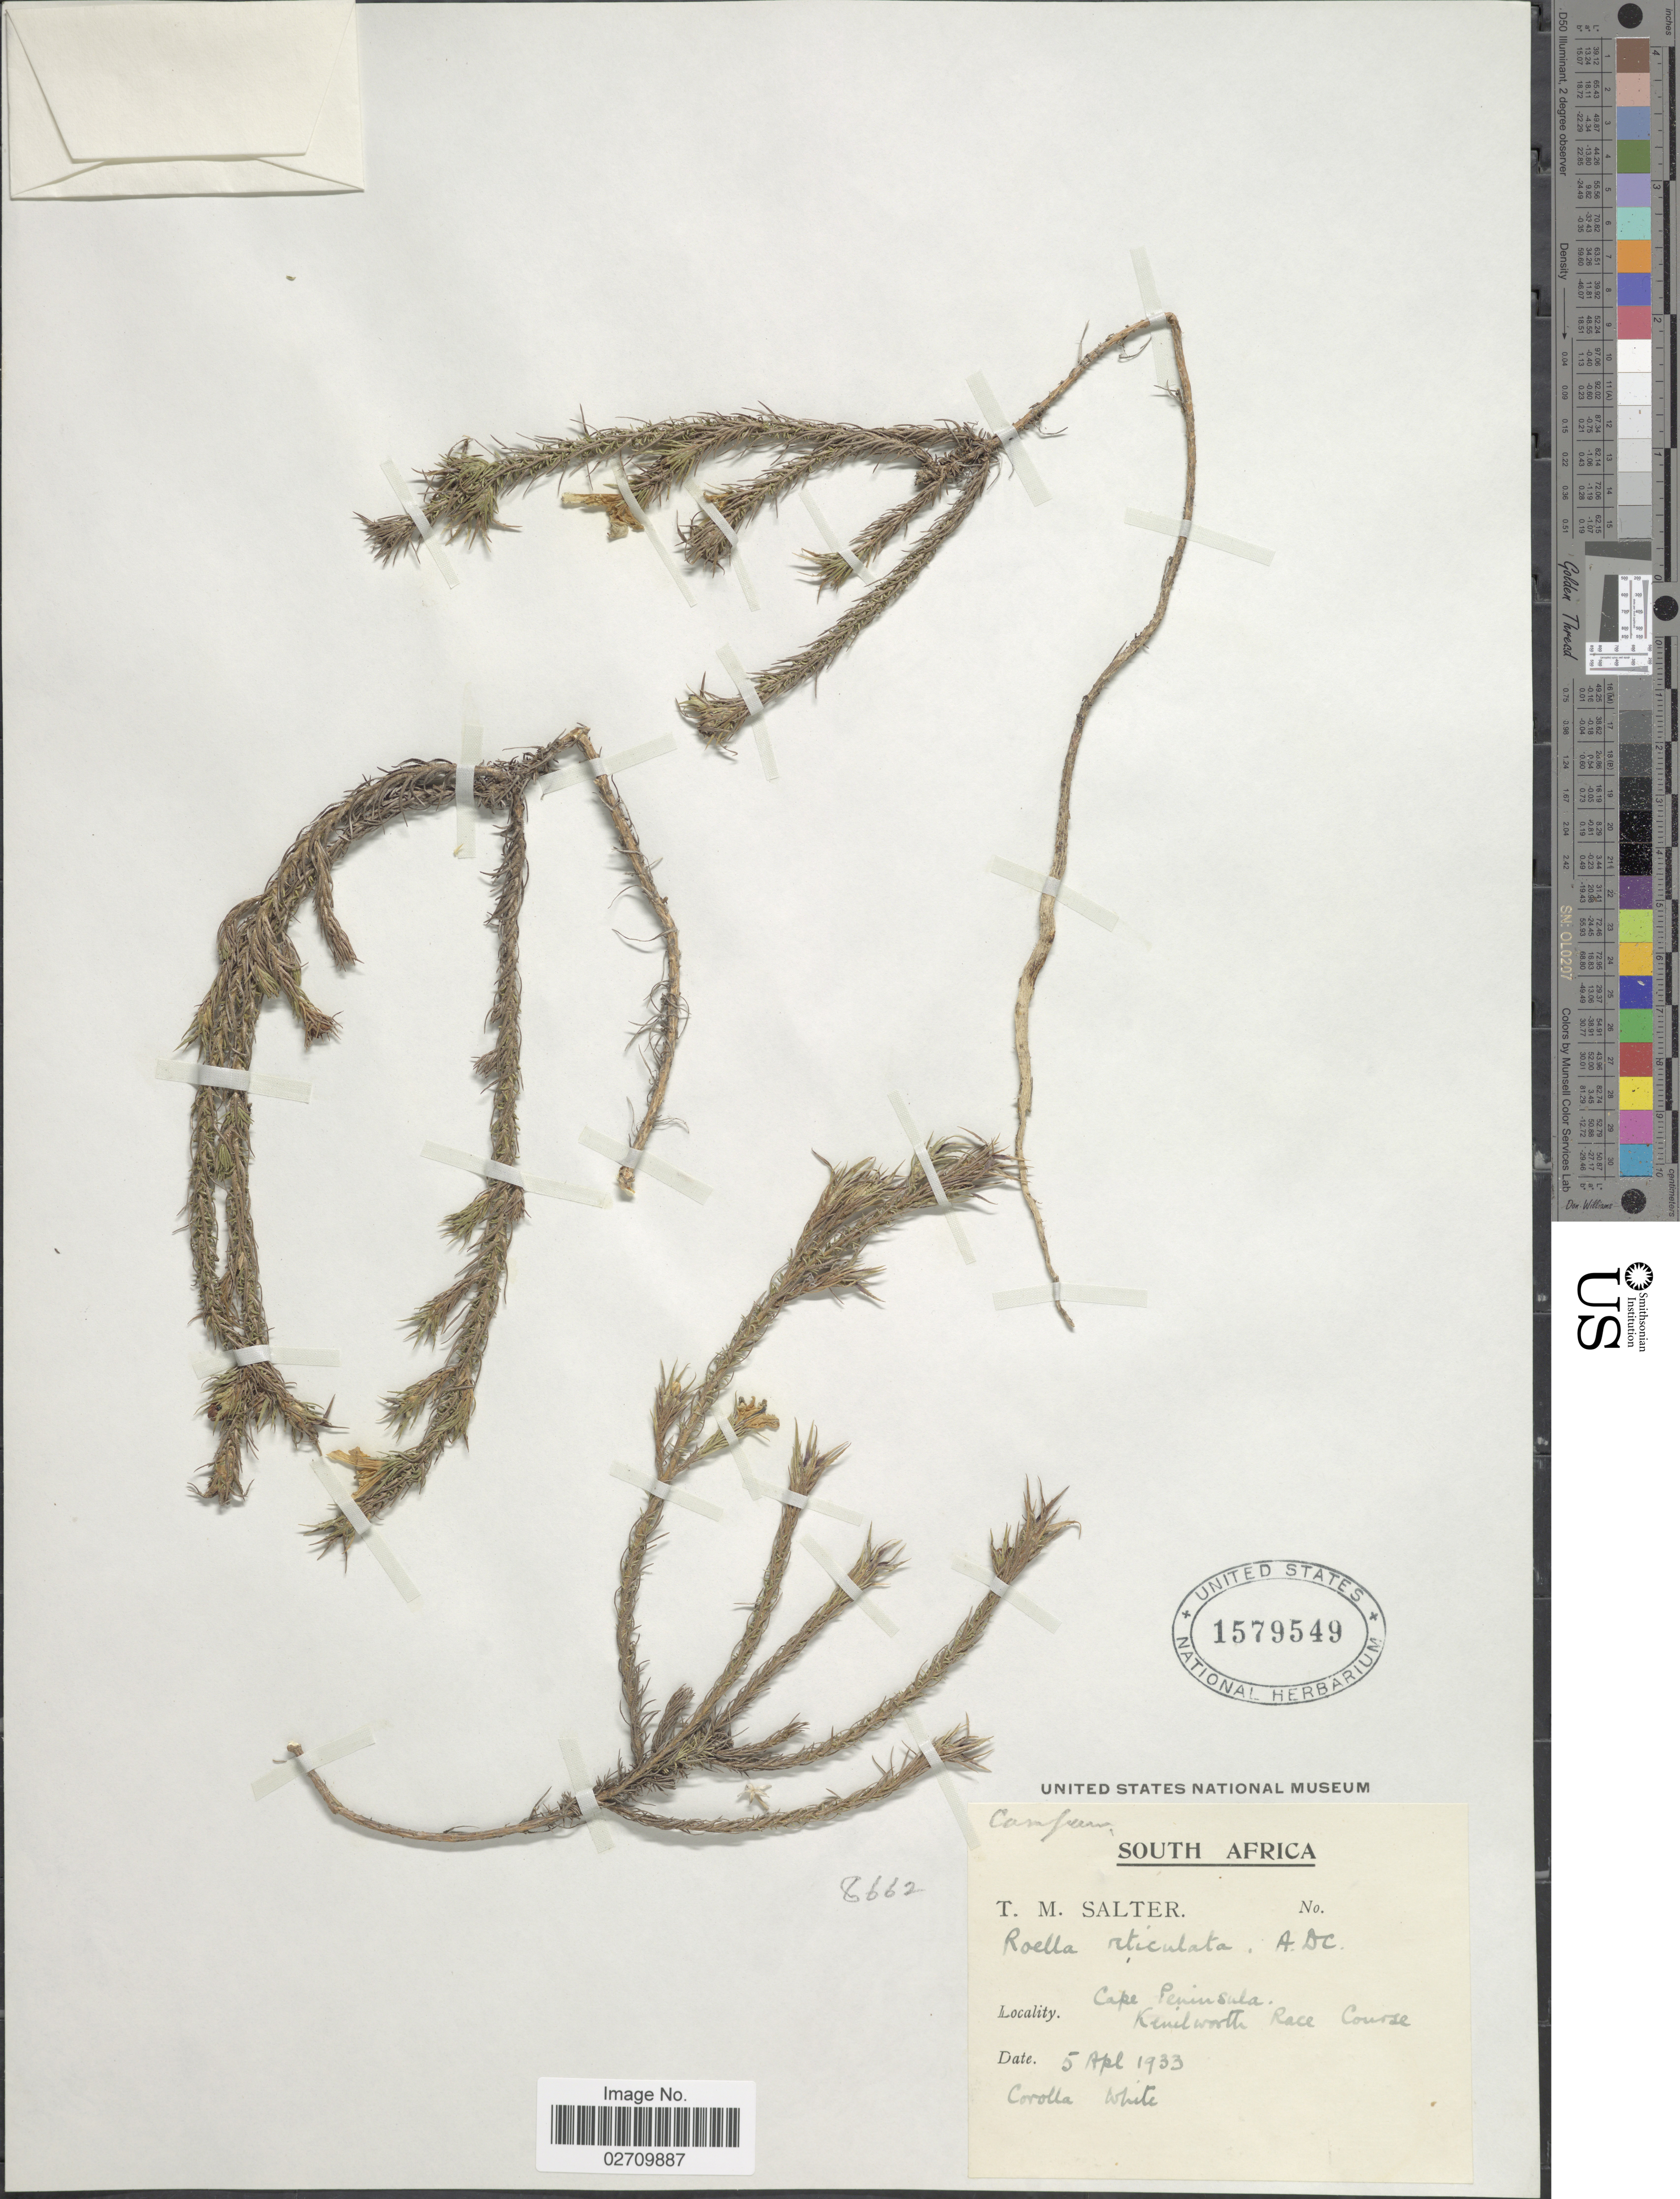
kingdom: Plantae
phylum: Tracheophyta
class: Magnoliopsida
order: Asterales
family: Campanulaceae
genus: Roella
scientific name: Roella reticulata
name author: L.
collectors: T. Salter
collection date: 1933-04-05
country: South Africa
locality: Cape Peninsula, Kenilworth Race Course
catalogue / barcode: US 1579549